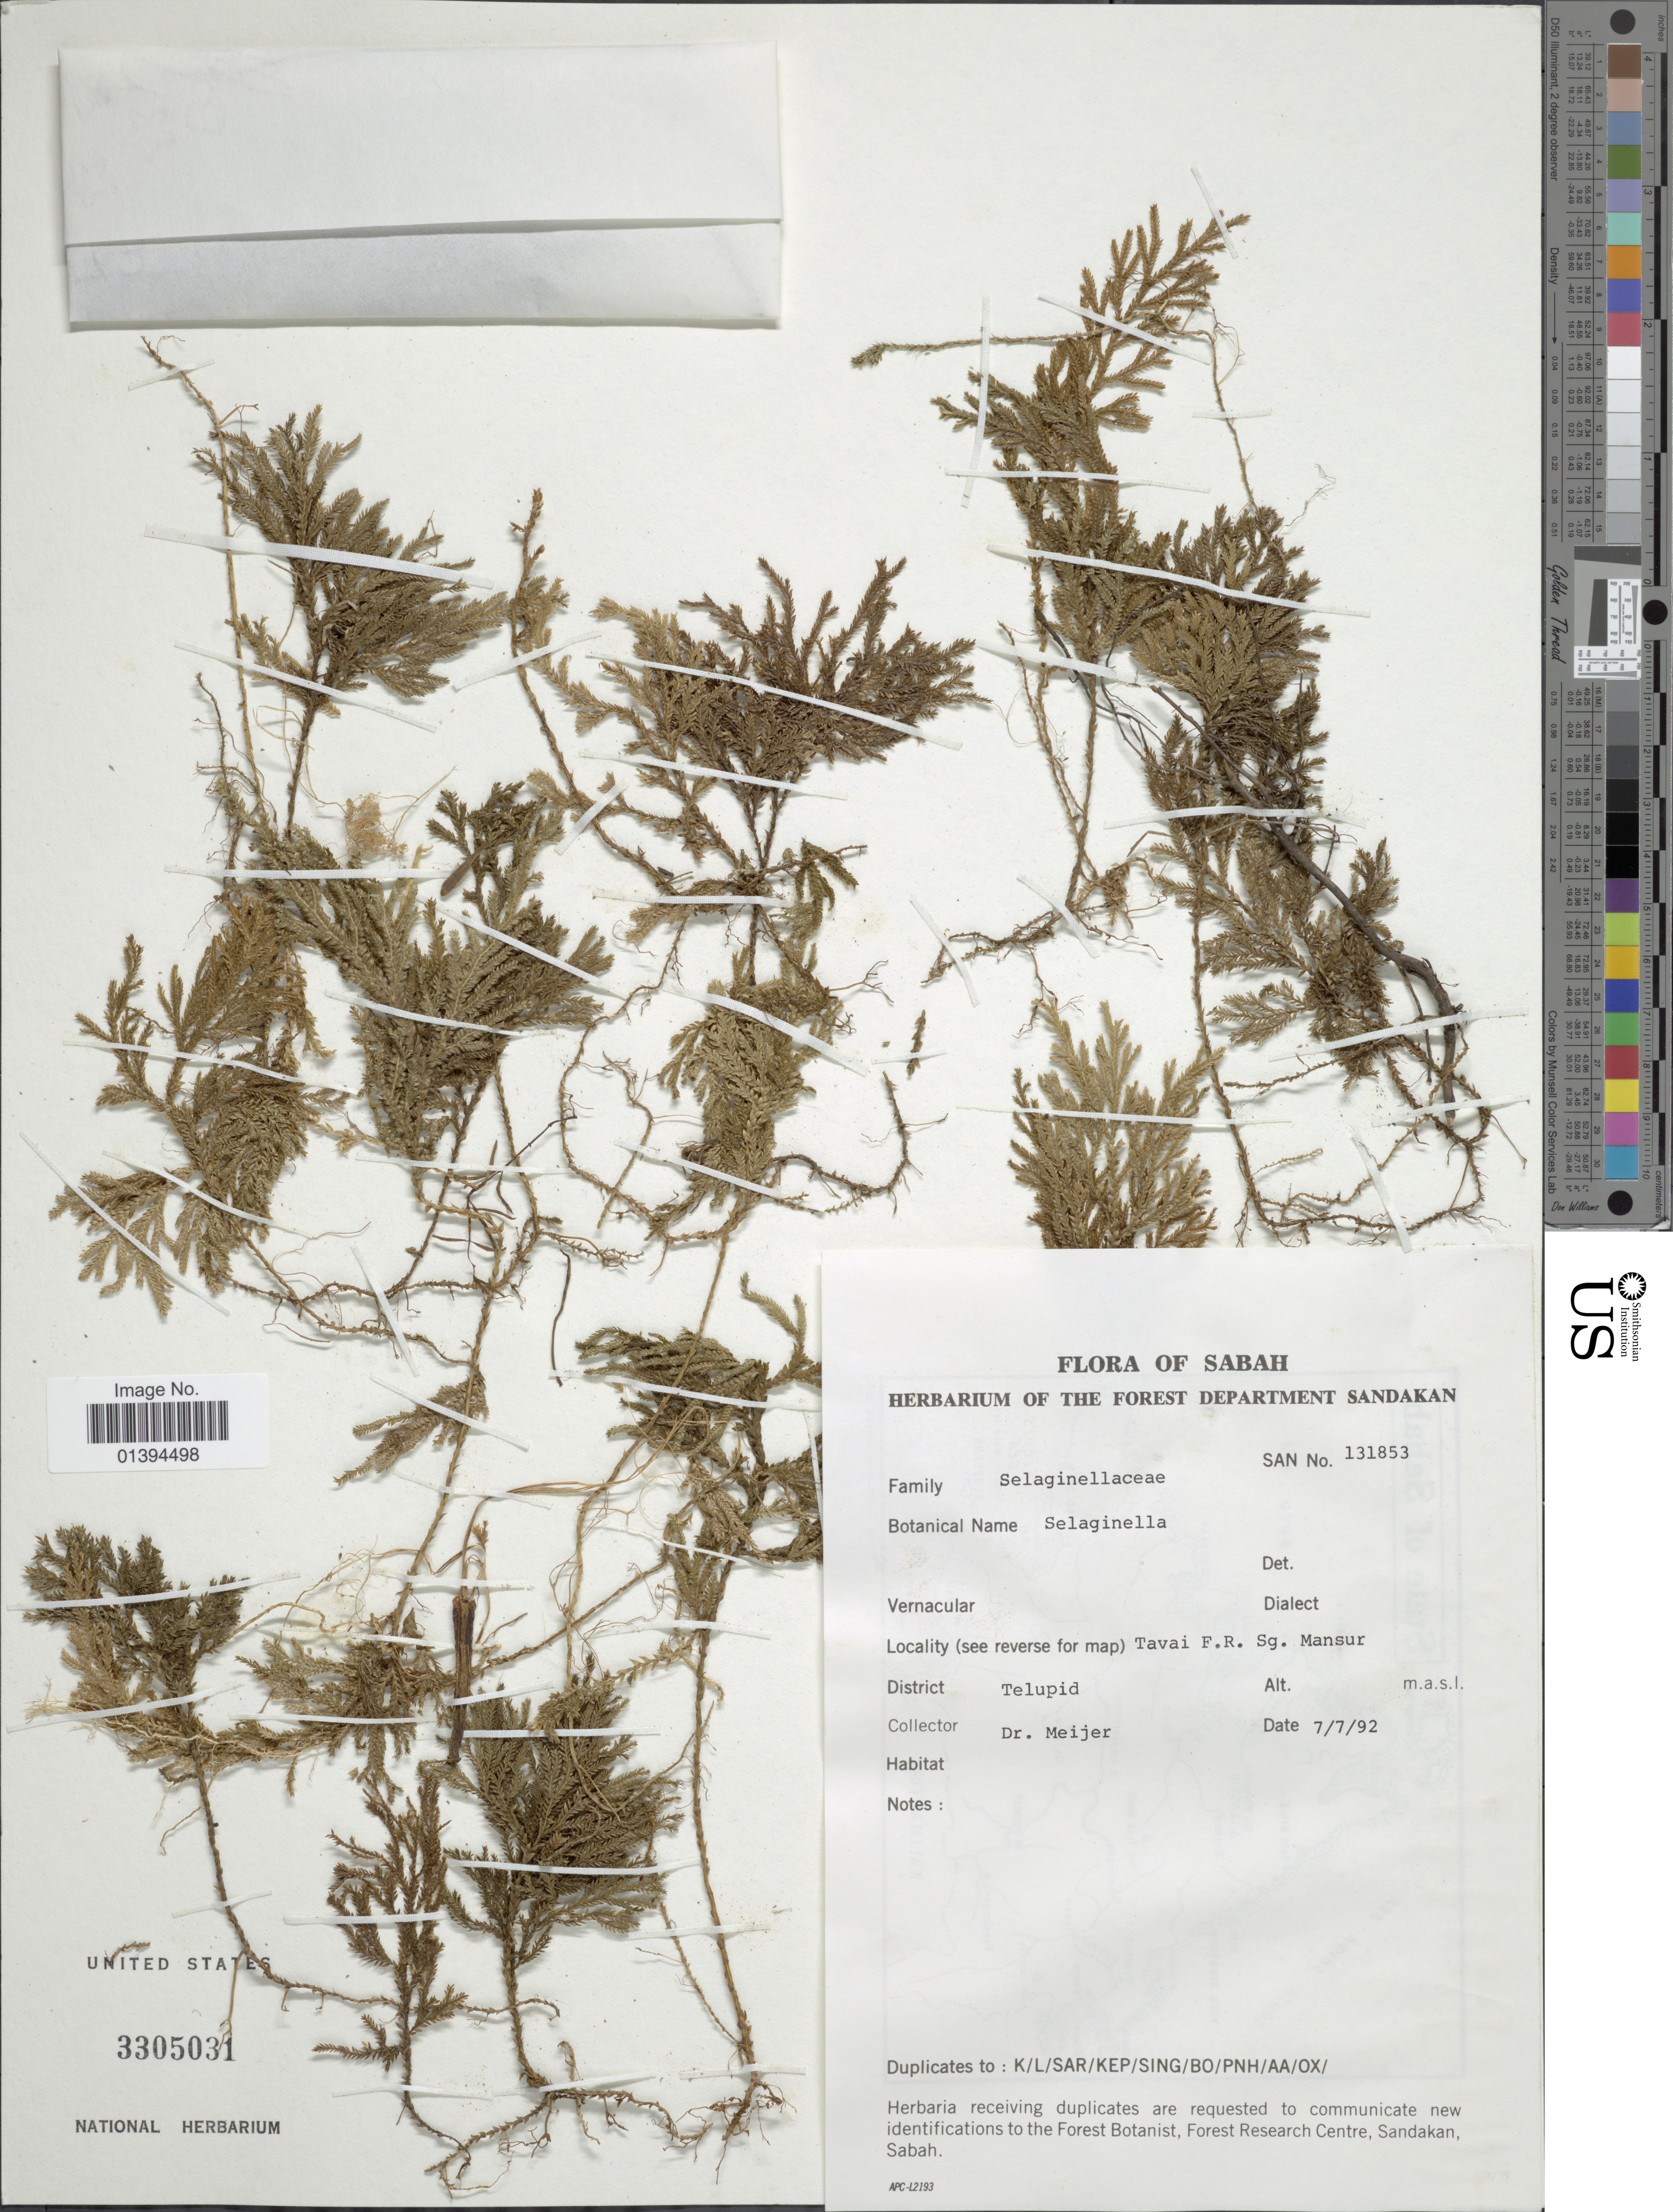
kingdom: Plantae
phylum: Tracheophyta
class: Lycopodiopsida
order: Selaginellales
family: Selaginellaceae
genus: Selaginella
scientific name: Selaginella sp.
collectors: W. Meijer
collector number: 131853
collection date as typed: Transcribed d/m/y: 7/7/92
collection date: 1992-07-07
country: Malaysia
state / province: Sabah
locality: (see reverse for map) Tavai F.R. Sg. Mansur, District Telupid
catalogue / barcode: US 3305031